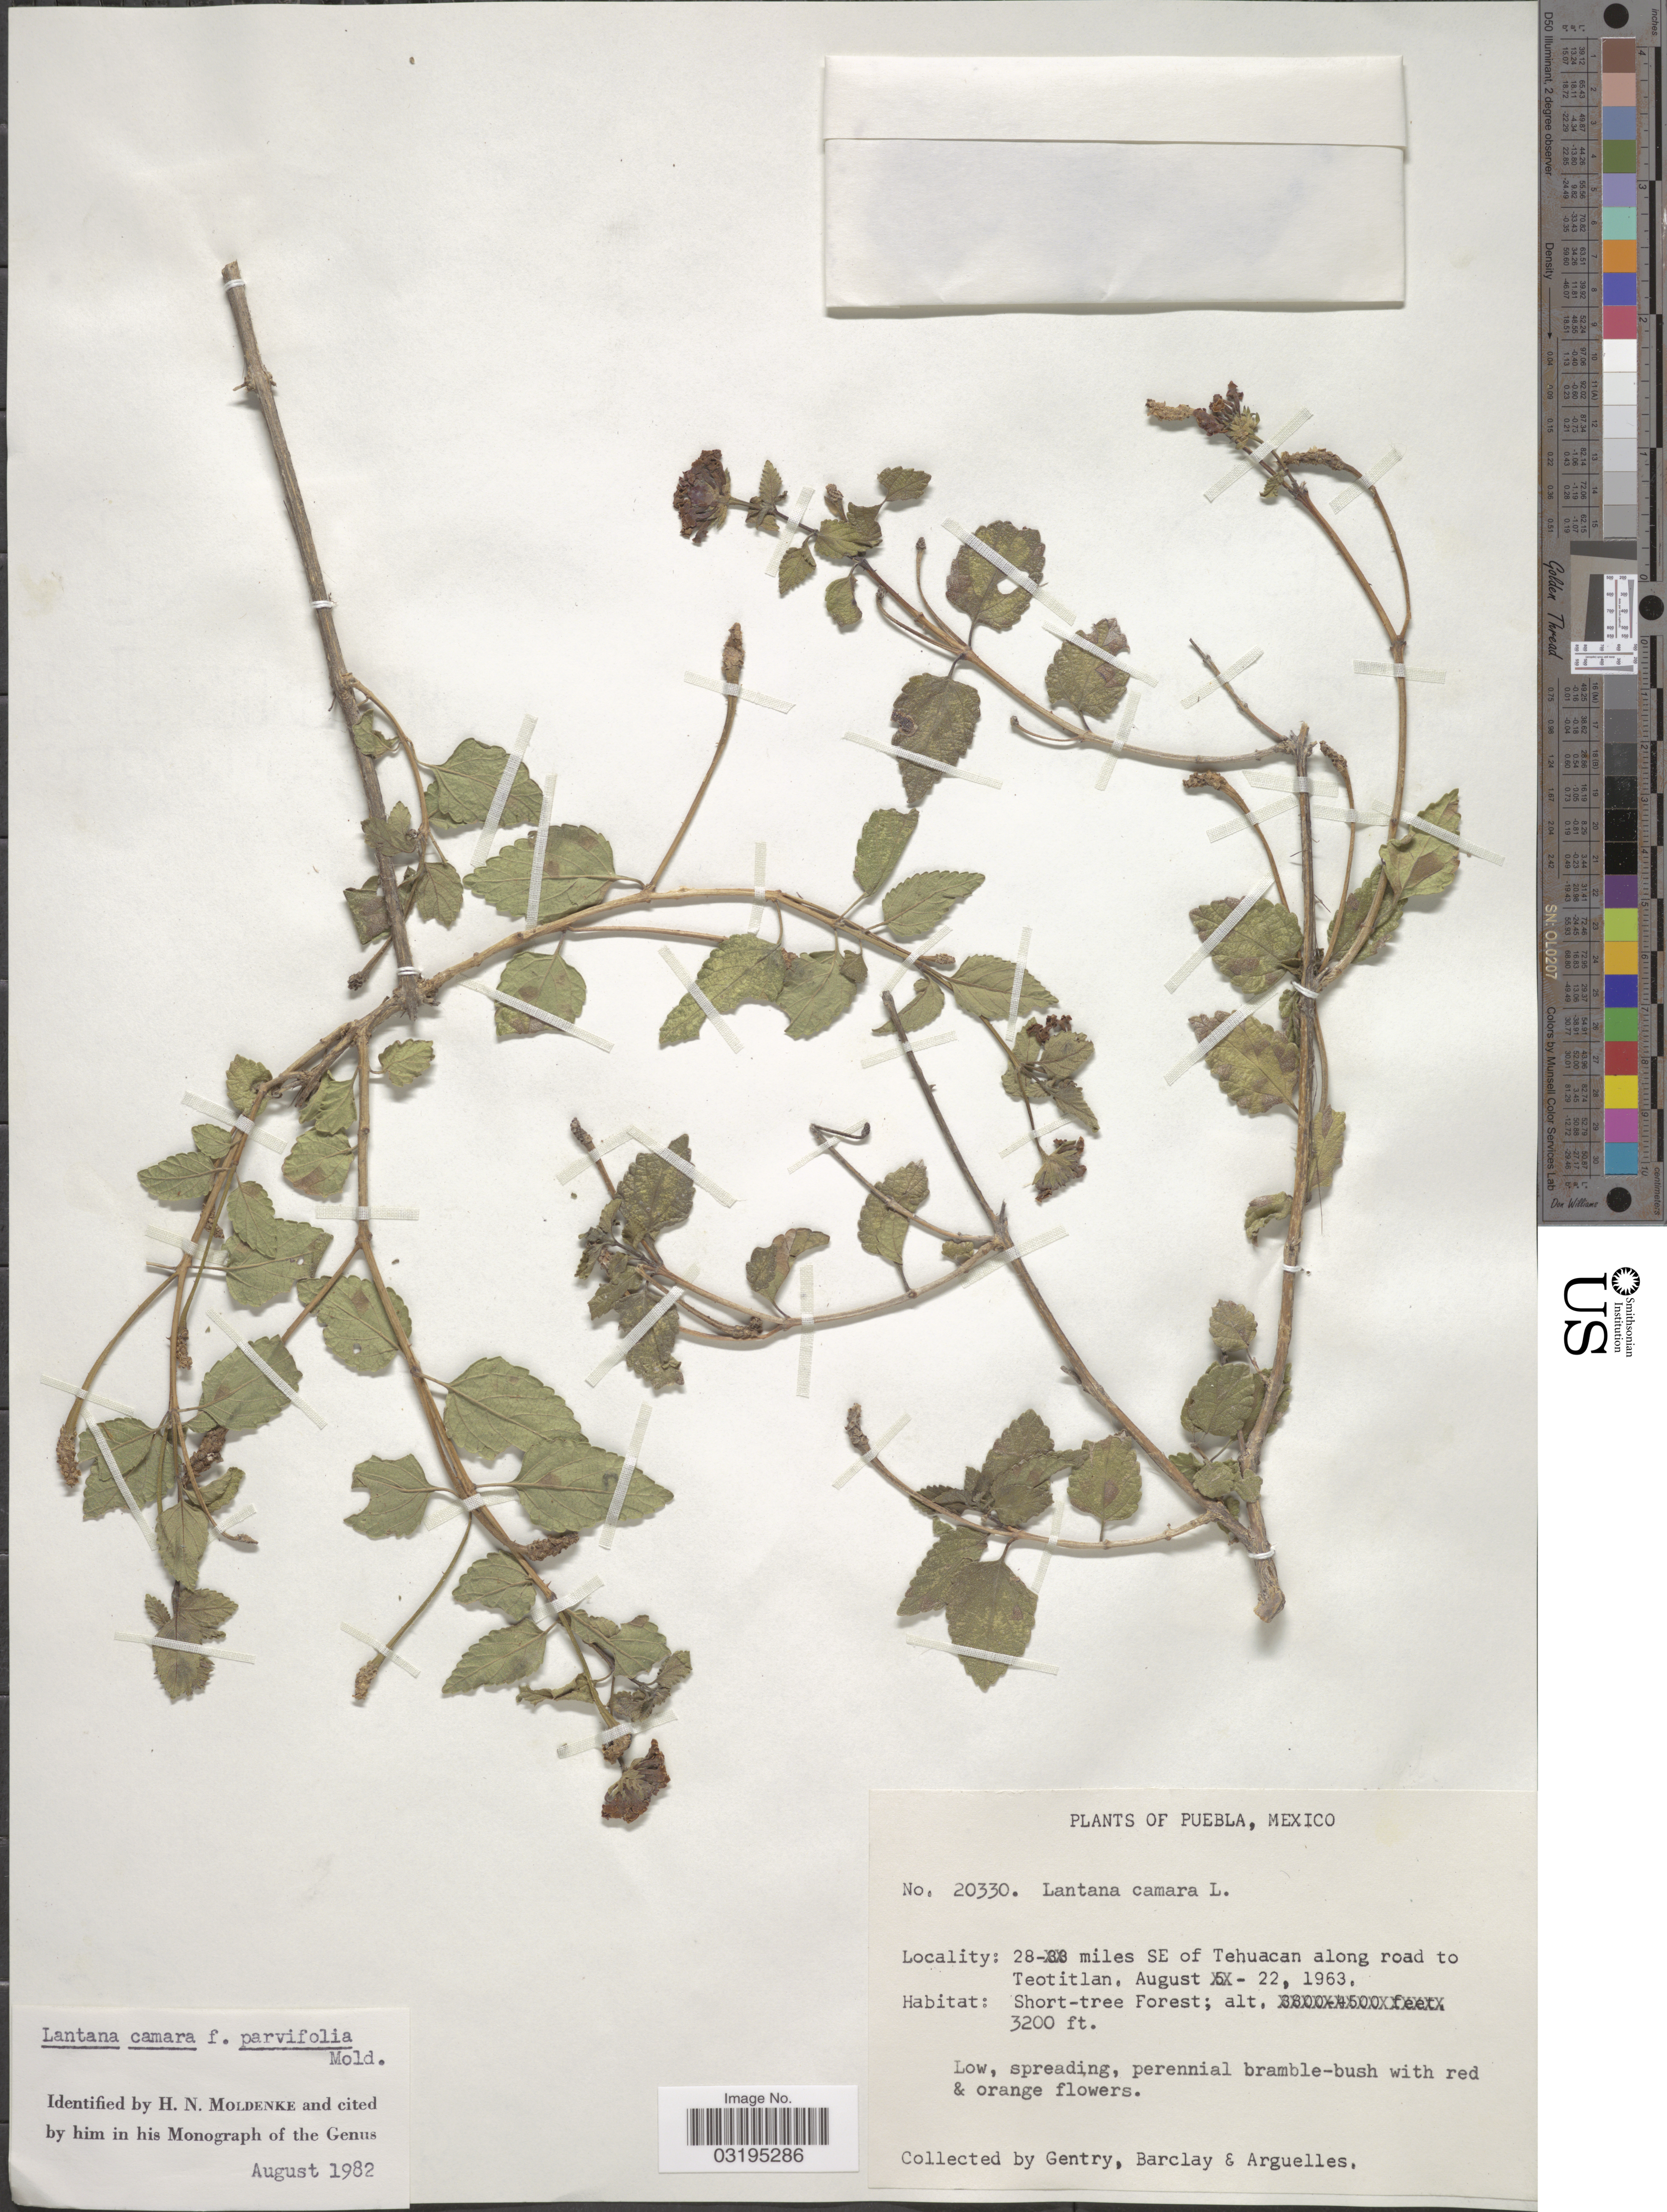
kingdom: Plantae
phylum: Tracheophyta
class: Magnoliopsida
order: Lamiales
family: Verbenaceae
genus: Lantana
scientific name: Lantana camara f. parvifolia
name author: Moldenke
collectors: Gentry, --, -- Barclay & Arguelles, --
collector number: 20330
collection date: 1963-08-22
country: Mexico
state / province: Puebla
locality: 28 miles SE of Tehuacan along road to Teotitlan.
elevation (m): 975